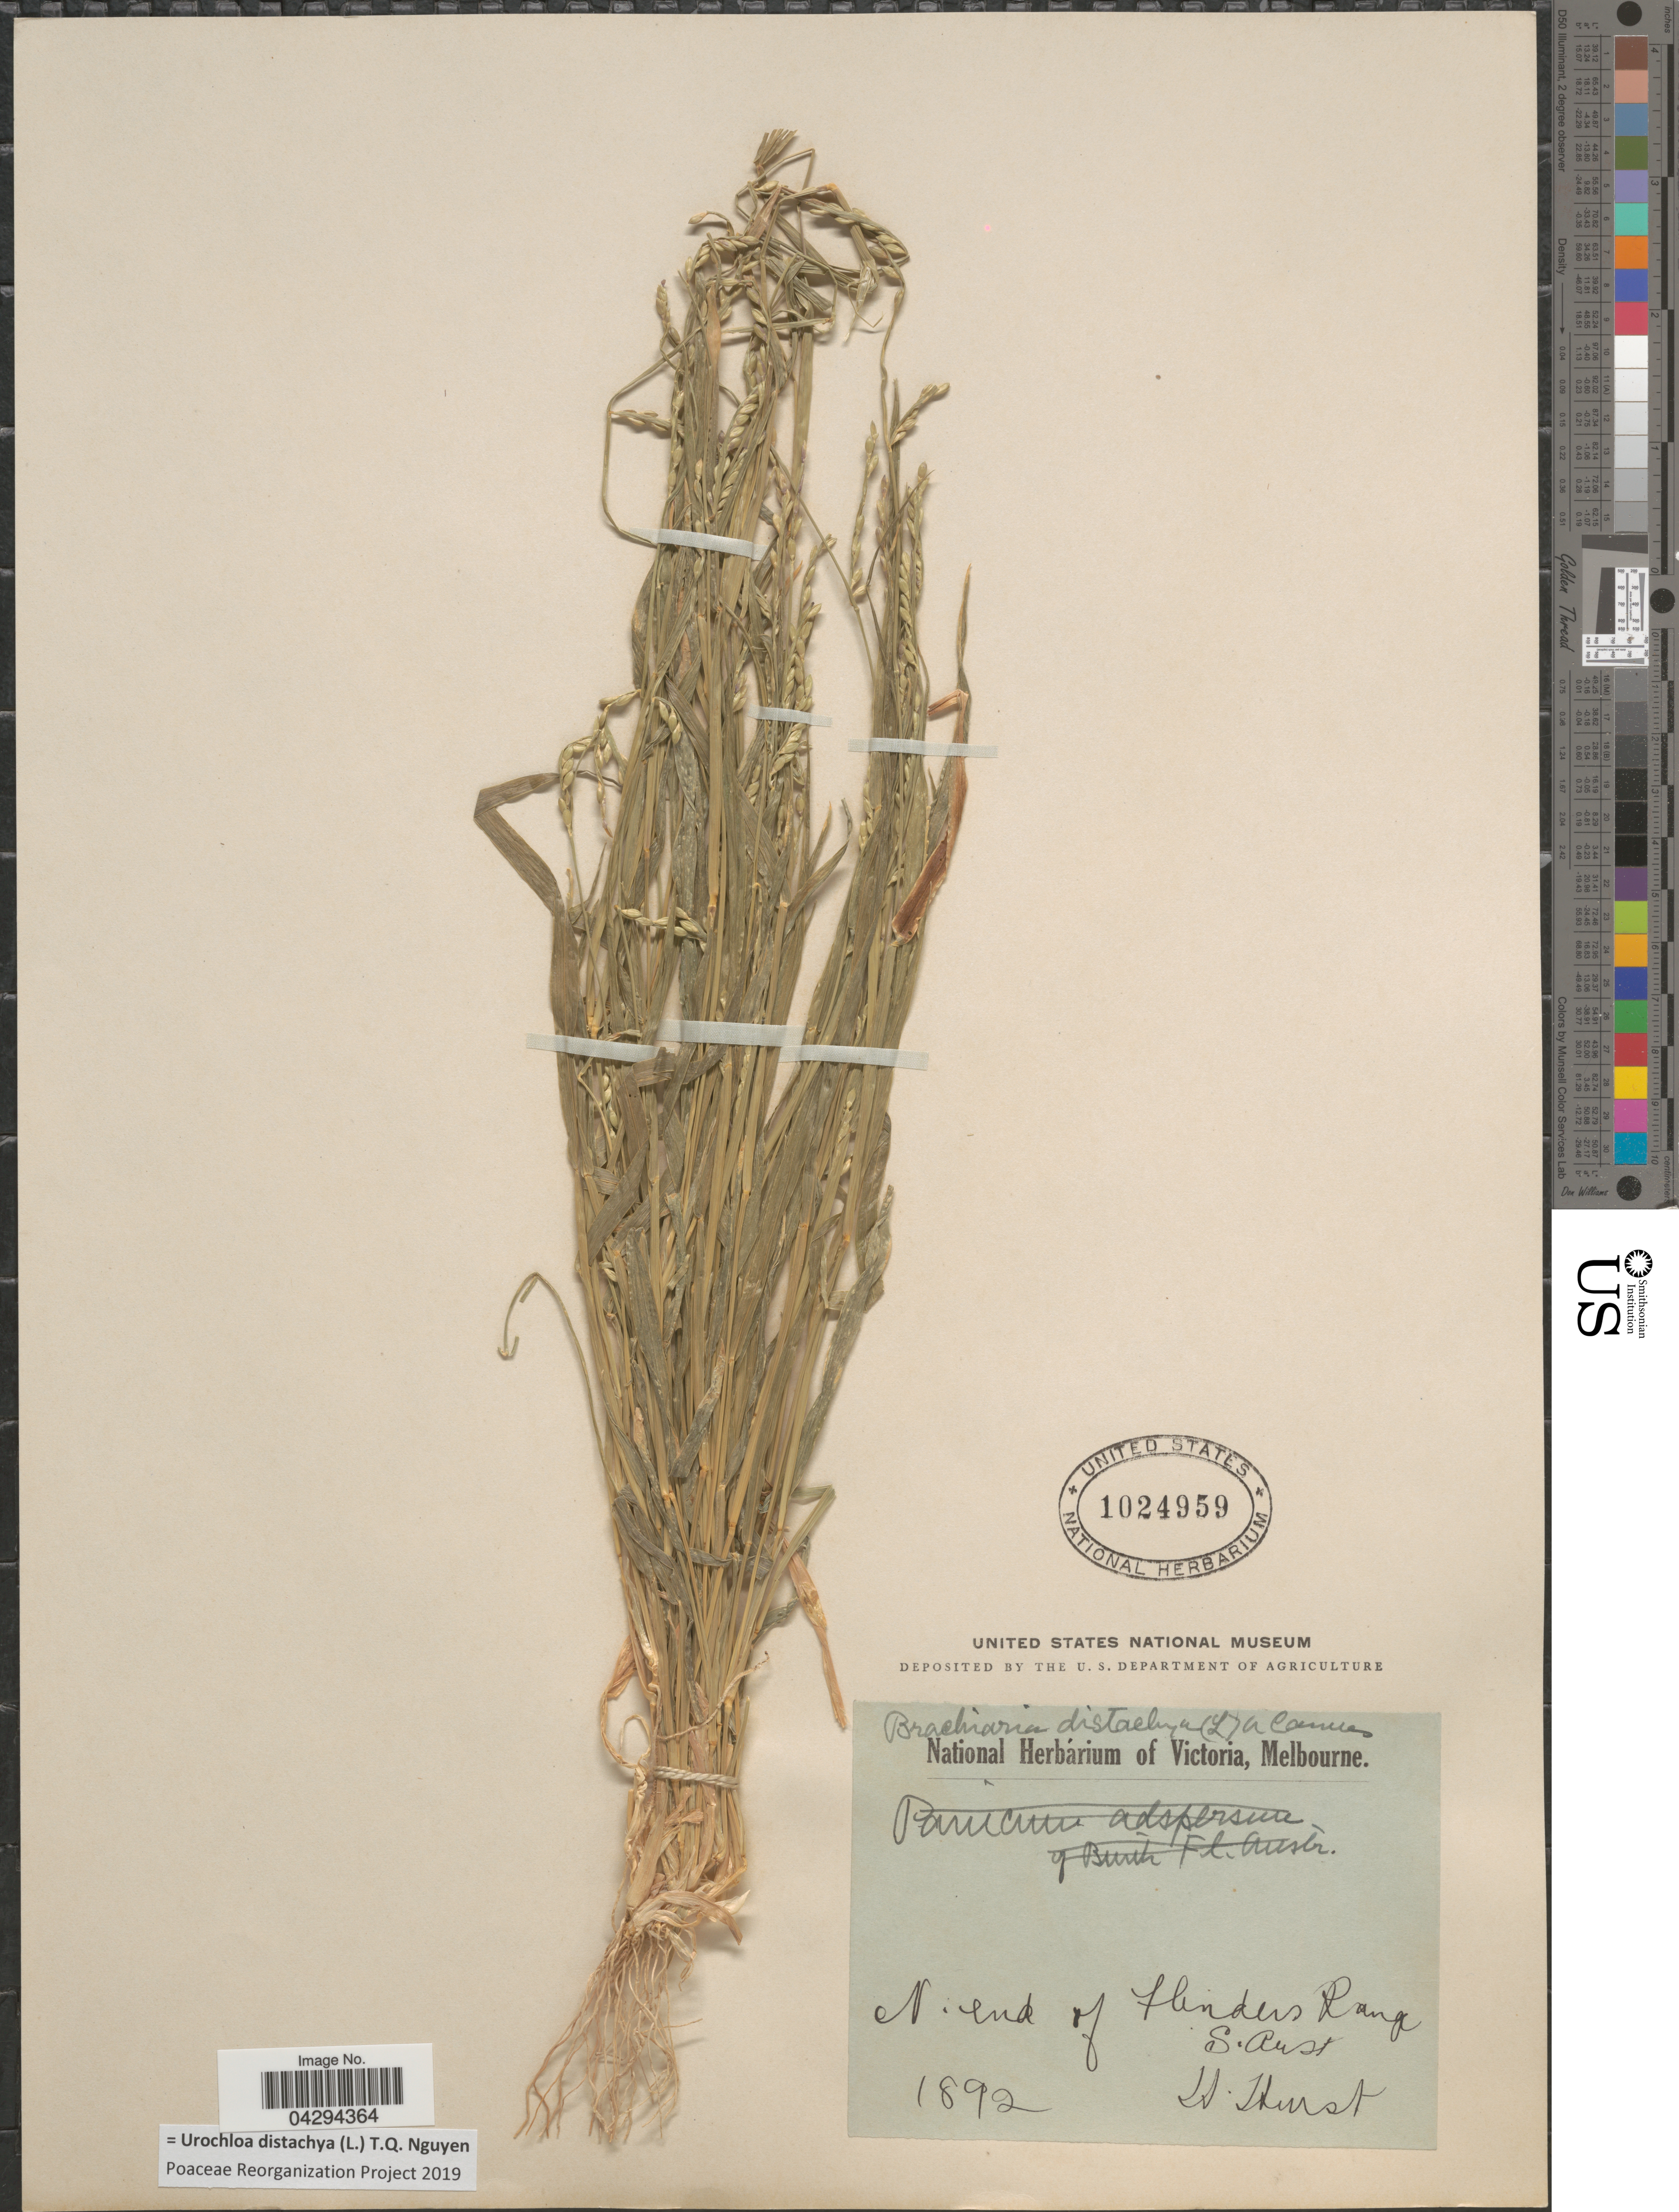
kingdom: Plantae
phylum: Tracheophyta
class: Liliopsida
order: Poales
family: Poaceae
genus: Urochloa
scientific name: Urochloa distachya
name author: (L.) T.Q. Nguyen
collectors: H. Hurst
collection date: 1892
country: Australia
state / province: South Australia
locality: N. end of Flinders Range.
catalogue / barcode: US 1024959